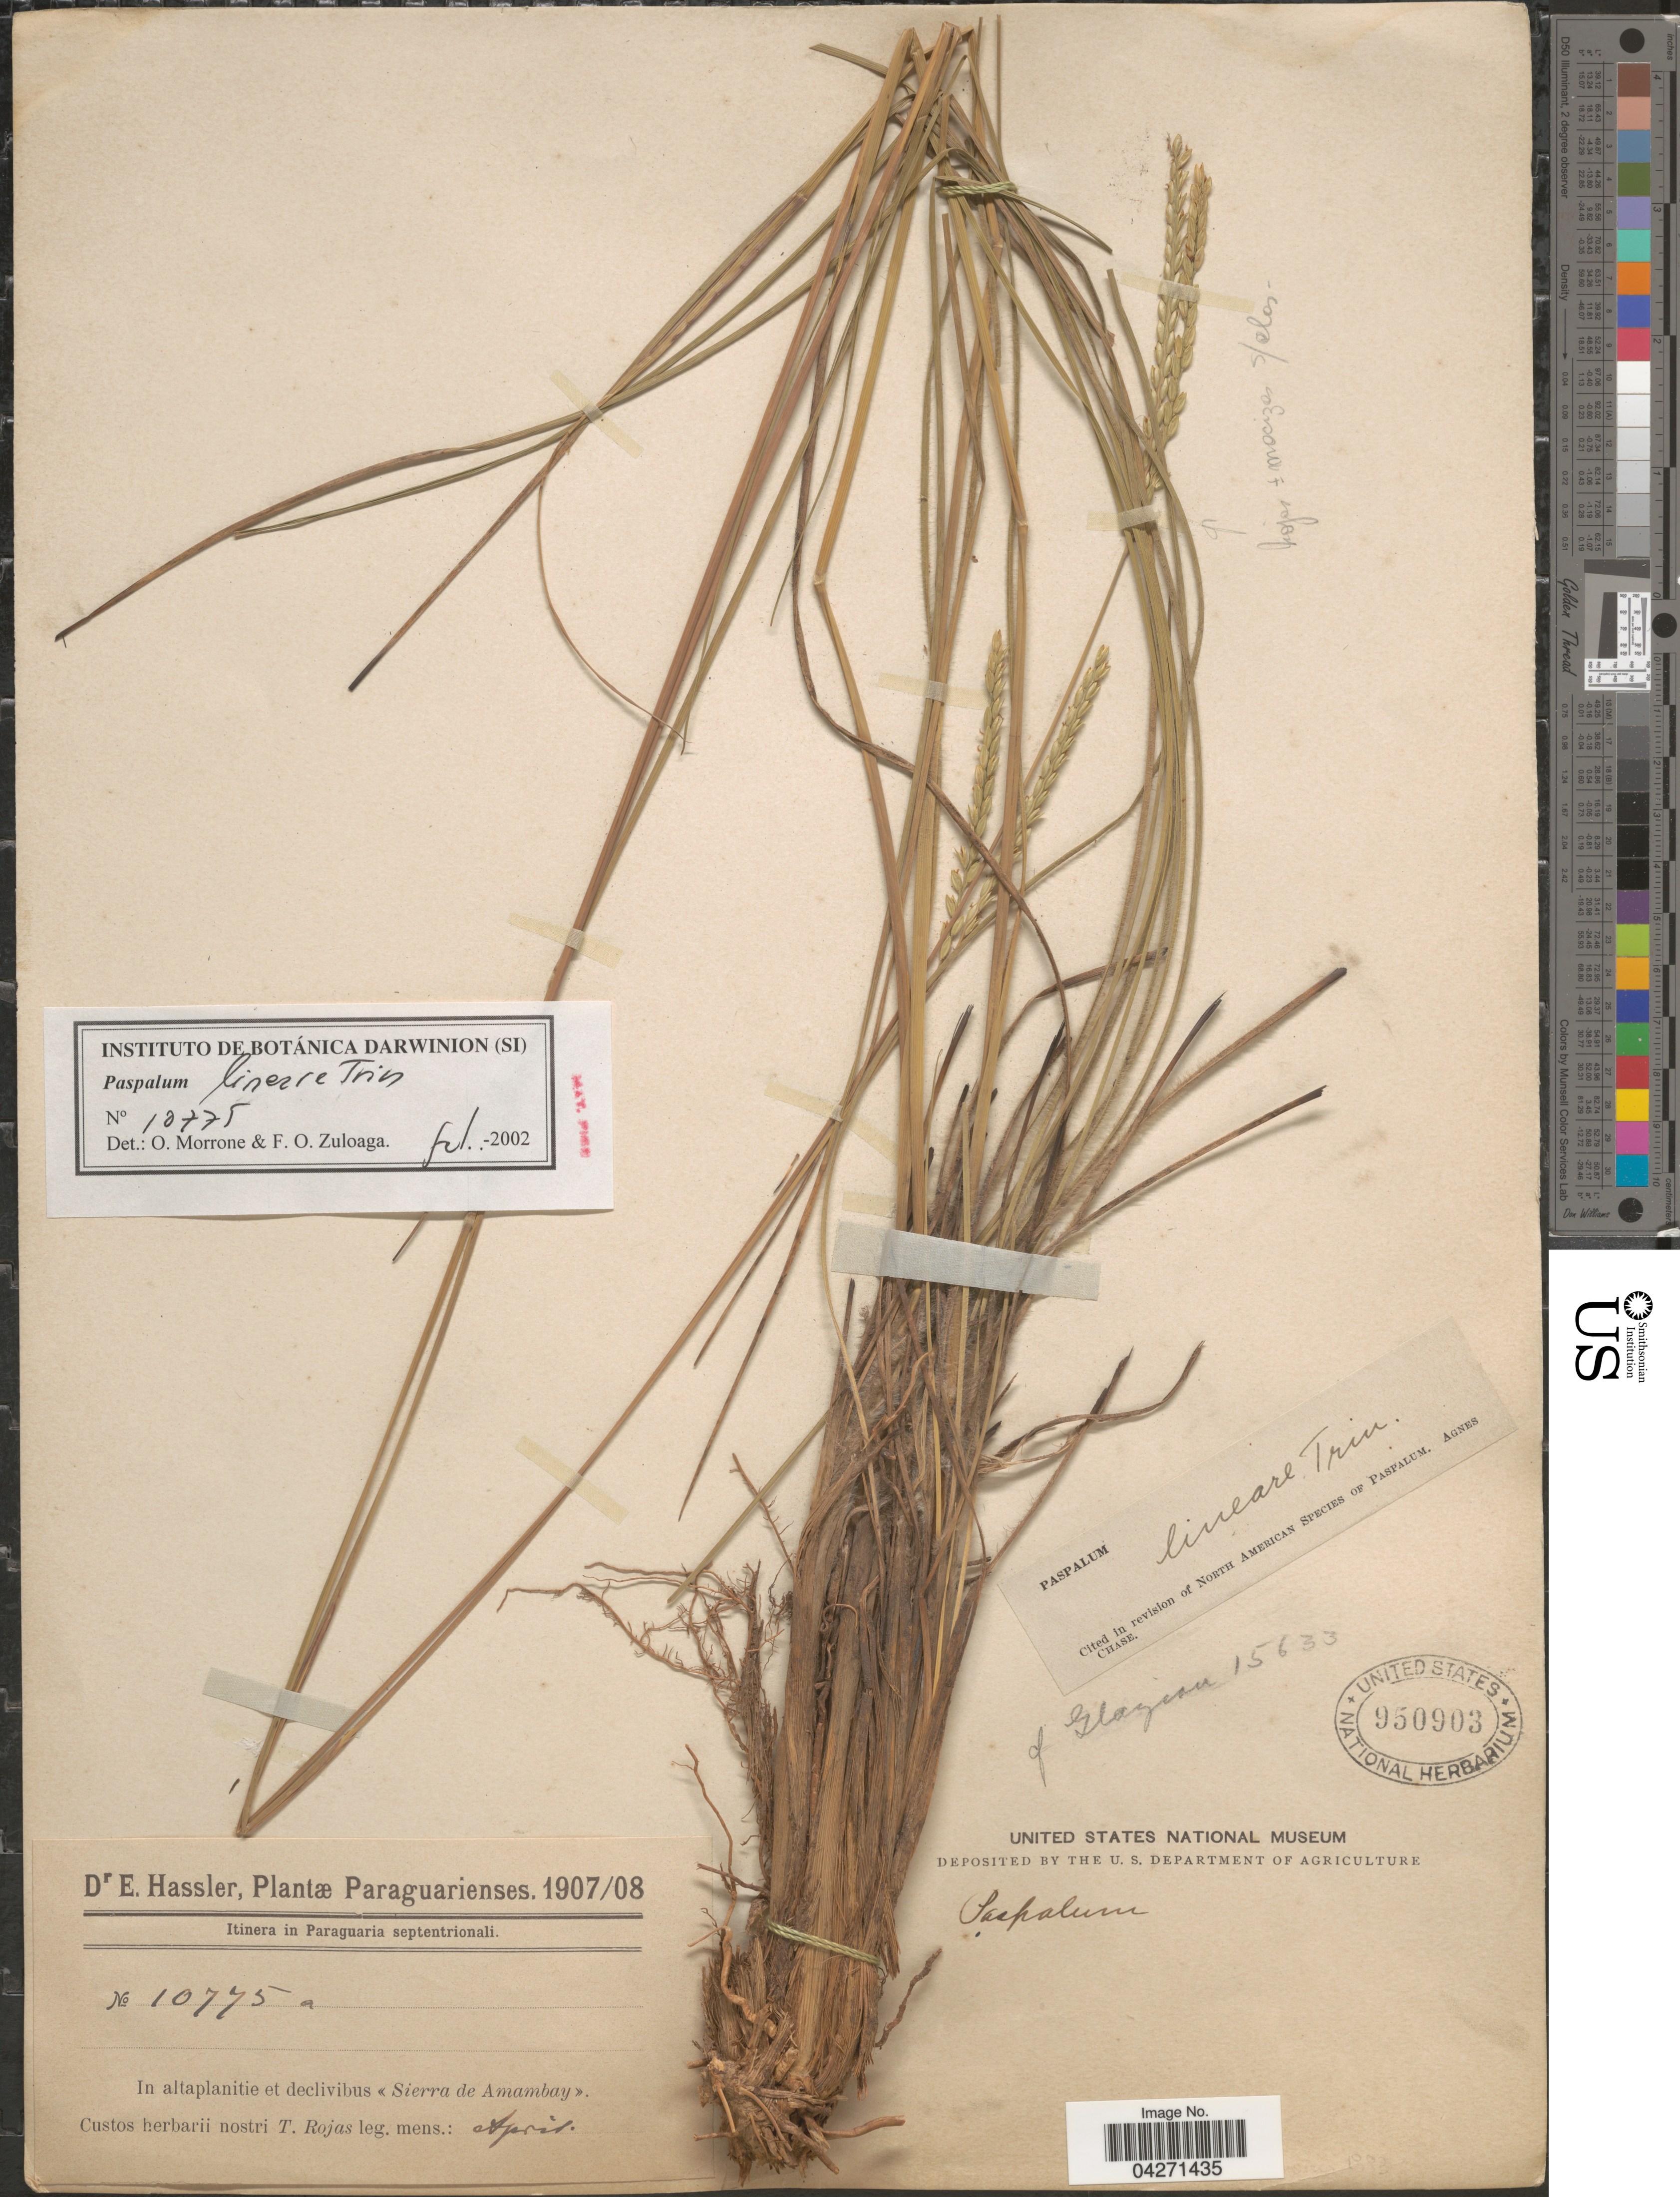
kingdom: Plantae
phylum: Tracheophyta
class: Liliopsida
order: Poales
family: Poaceae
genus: Paspalum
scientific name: Paspalum lineare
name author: E. Fourn.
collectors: T. Rojas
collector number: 10775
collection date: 1907-04/1908-04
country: Paraguay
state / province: Amambay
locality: Paraguarienses. Itinera in Paraguaria septentrionali. In altaplanitie et declivibus «Sierra de Amambay».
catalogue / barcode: US 950903